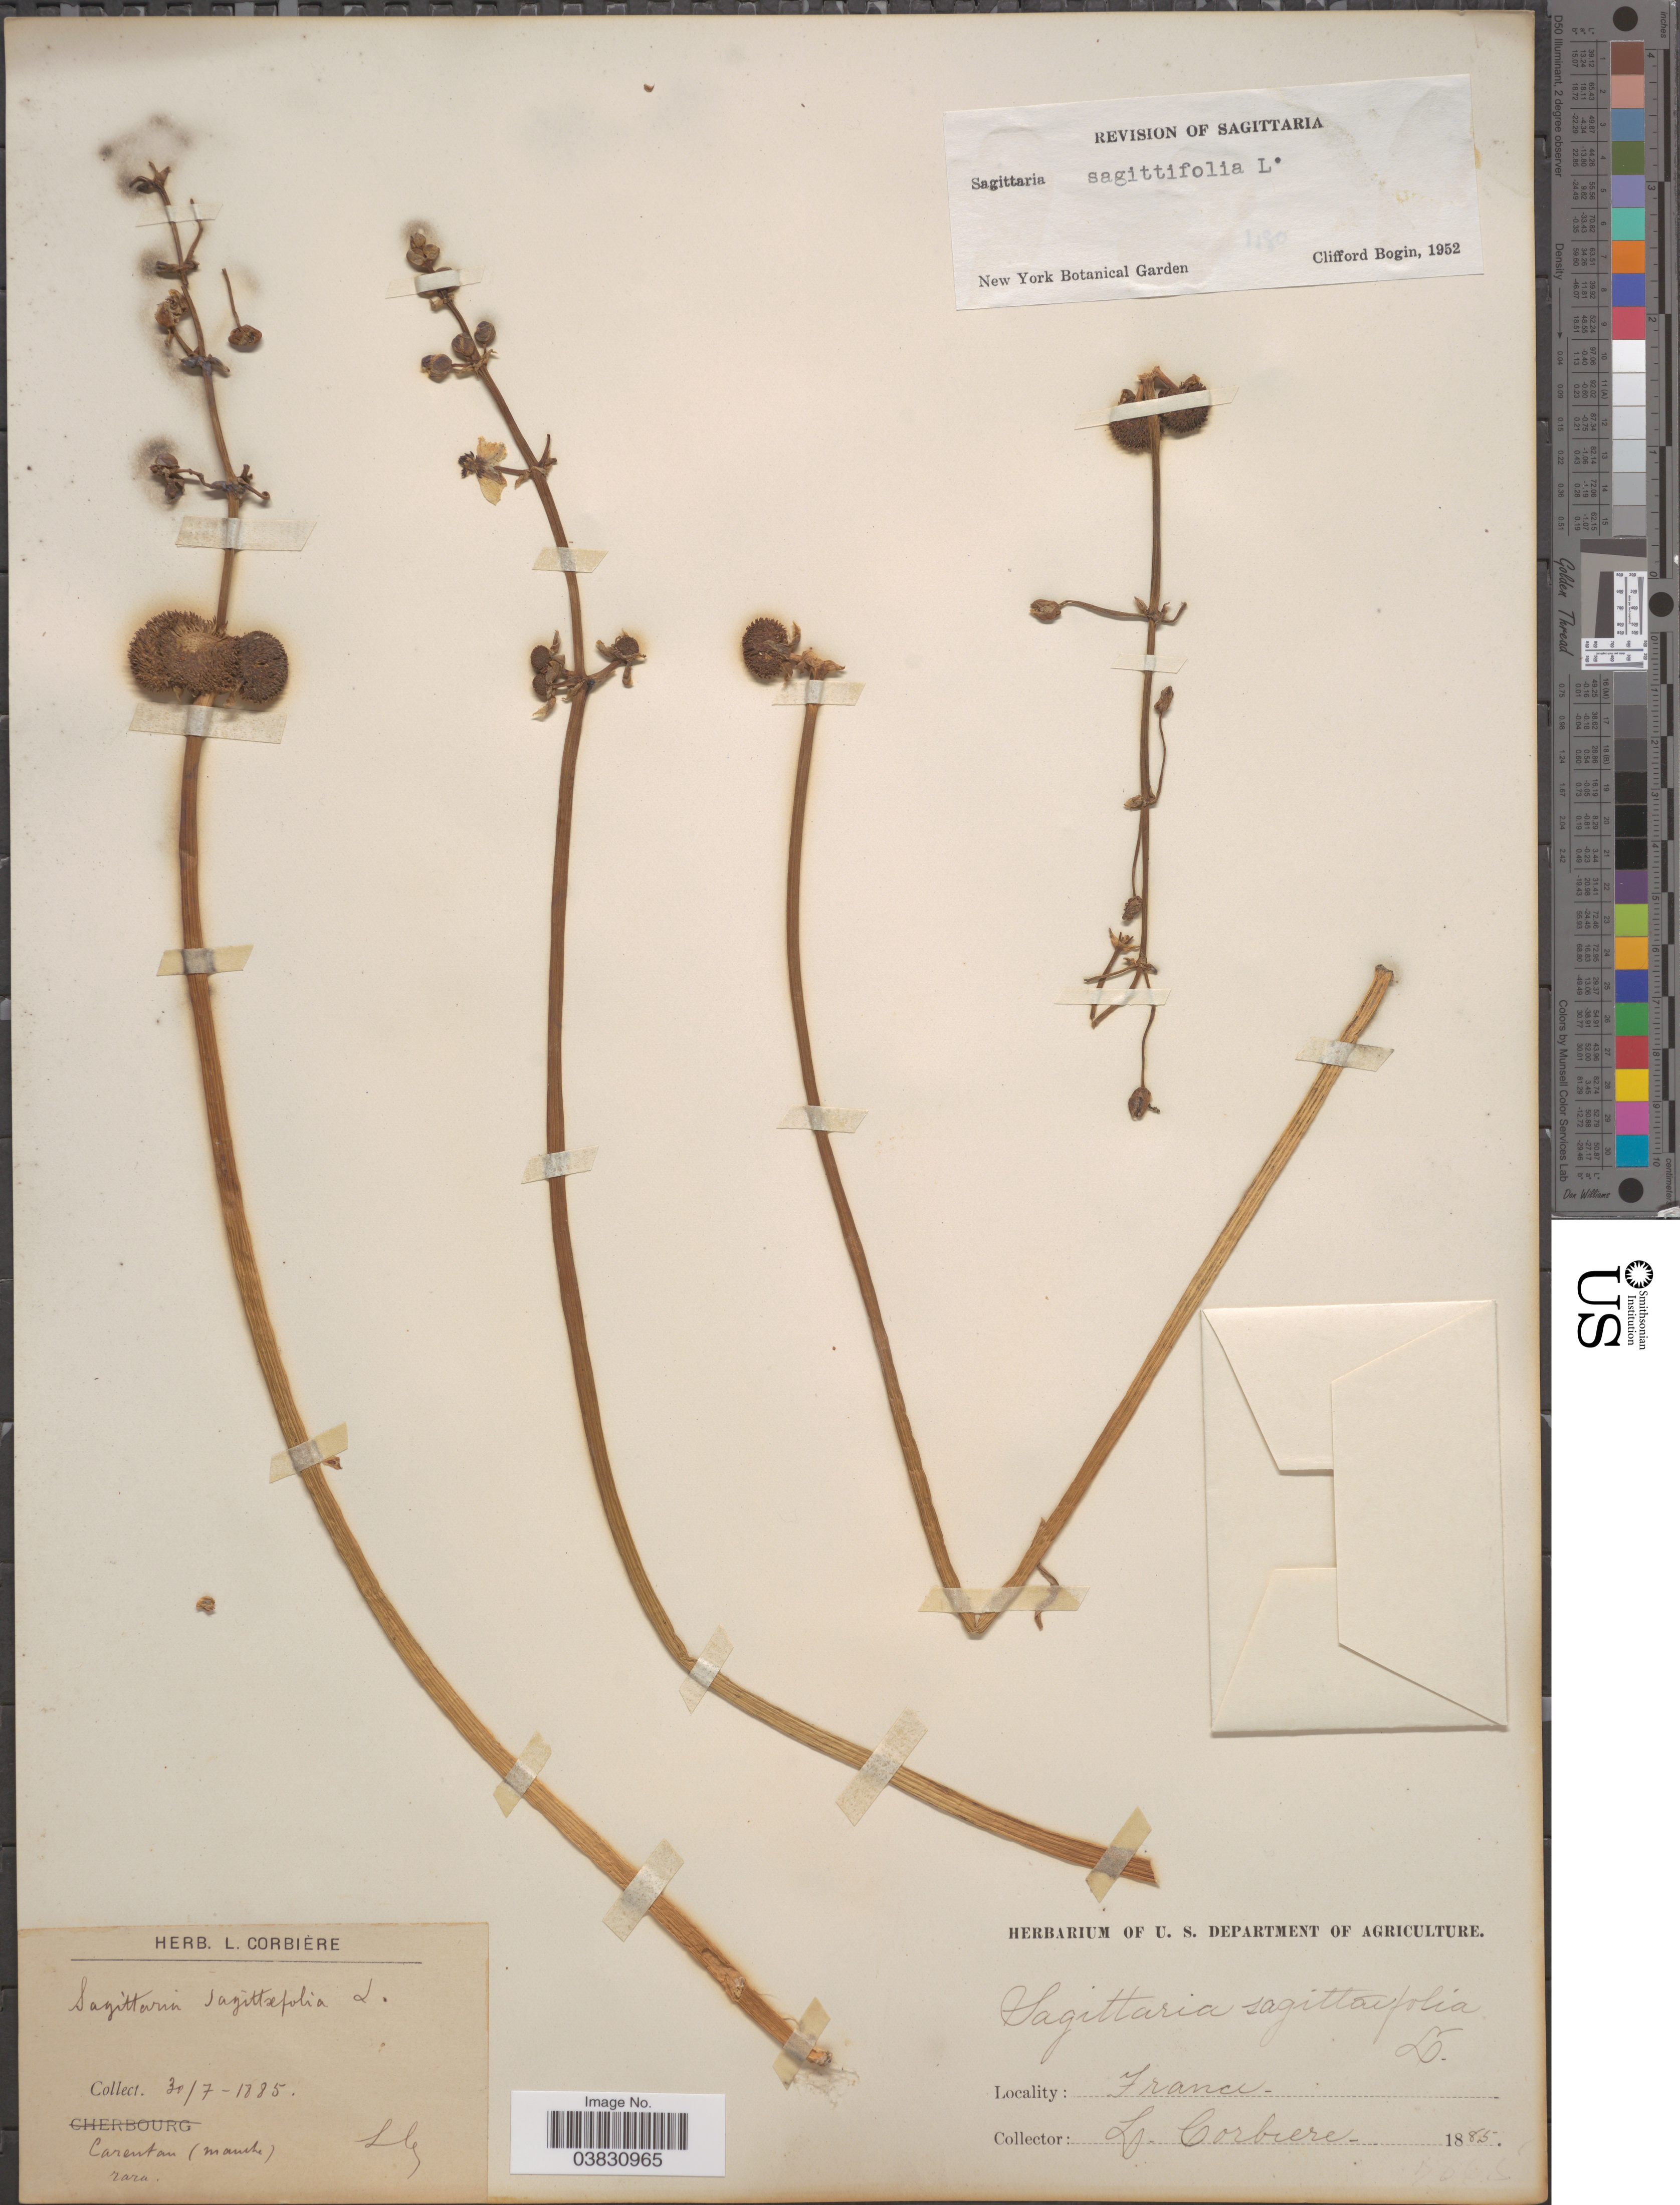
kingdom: Plantae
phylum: Tracheophyta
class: Liliopsida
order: Alismatales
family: Alismataceae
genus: Sagittaria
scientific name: Sagittaria sagittifolia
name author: L.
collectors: L. Corbière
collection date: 1885-07-30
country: France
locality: Carentan (Manche). Rara.